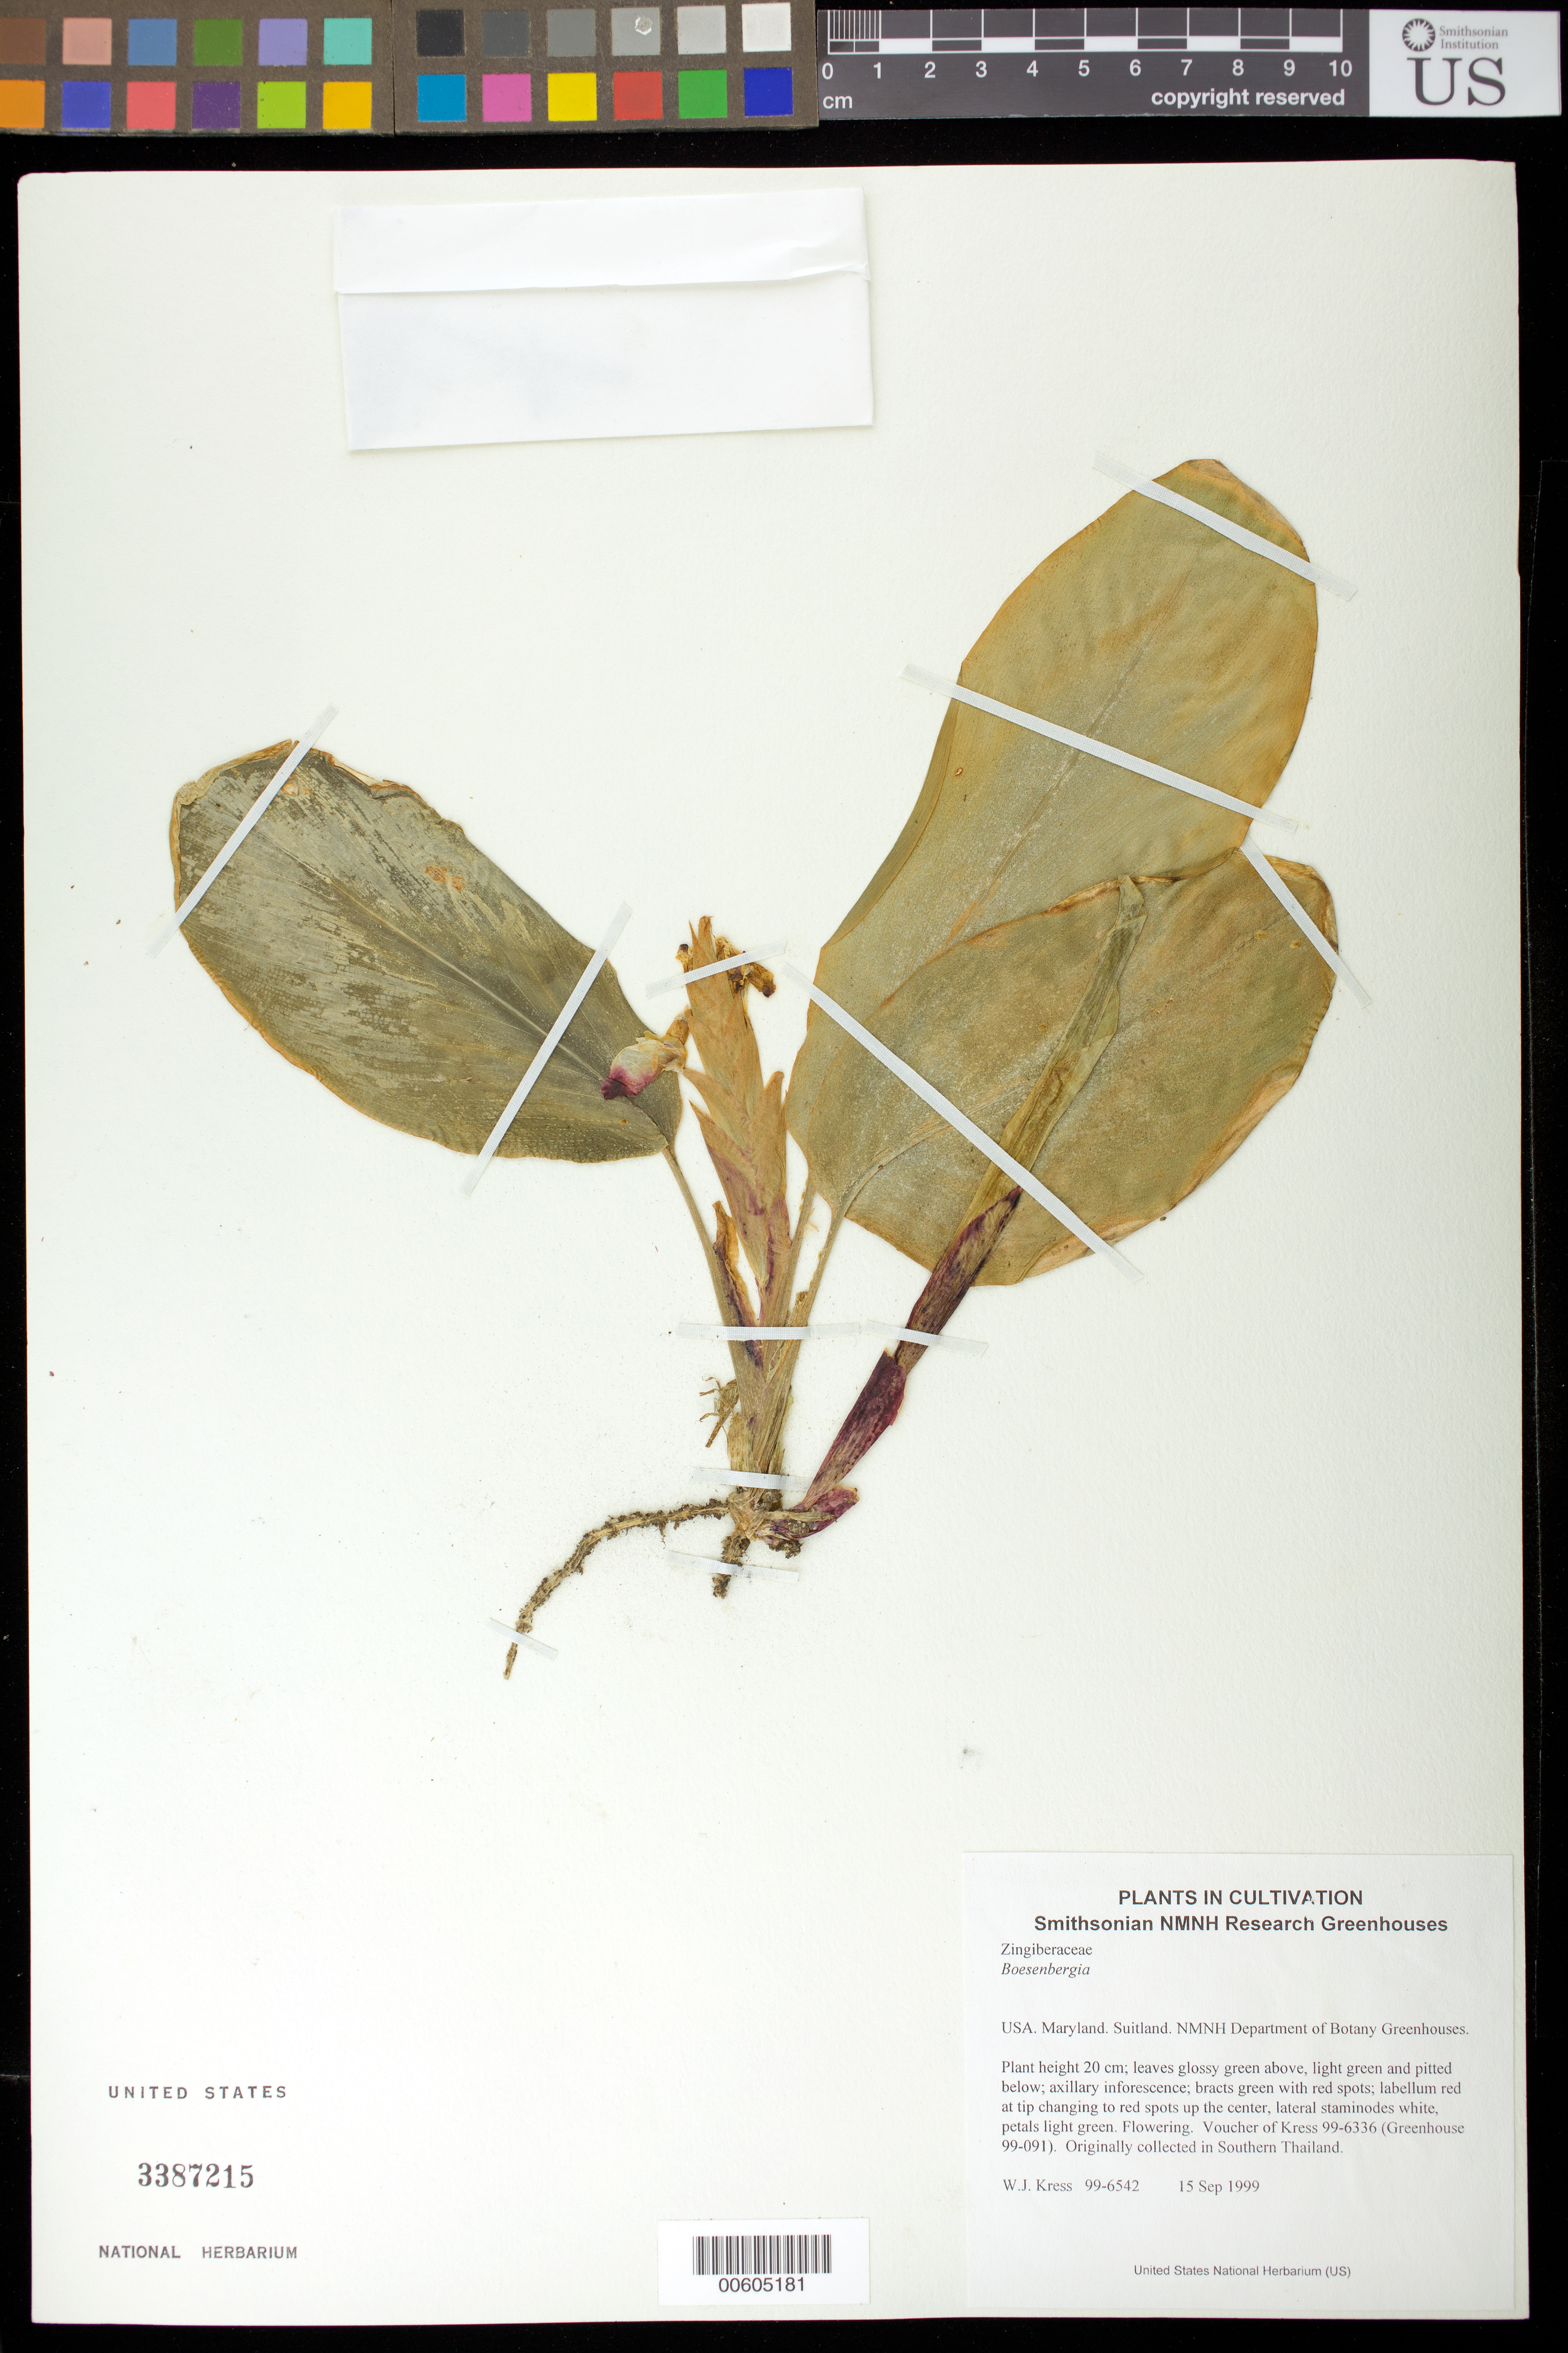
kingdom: Plantae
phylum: Tracheophyta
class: Liliopsida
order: Zingiberales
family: Zingiberaceae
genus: Boesenbergia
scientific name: Boesenbergia sp.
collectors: W. J. Kress & M. Bordelon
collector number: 99-6542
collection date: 1999-09-15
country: United States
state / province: Maryland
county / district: Prince George's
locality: NMNH Botany Research Greenhouses. Suitland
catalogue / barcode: US 3387215